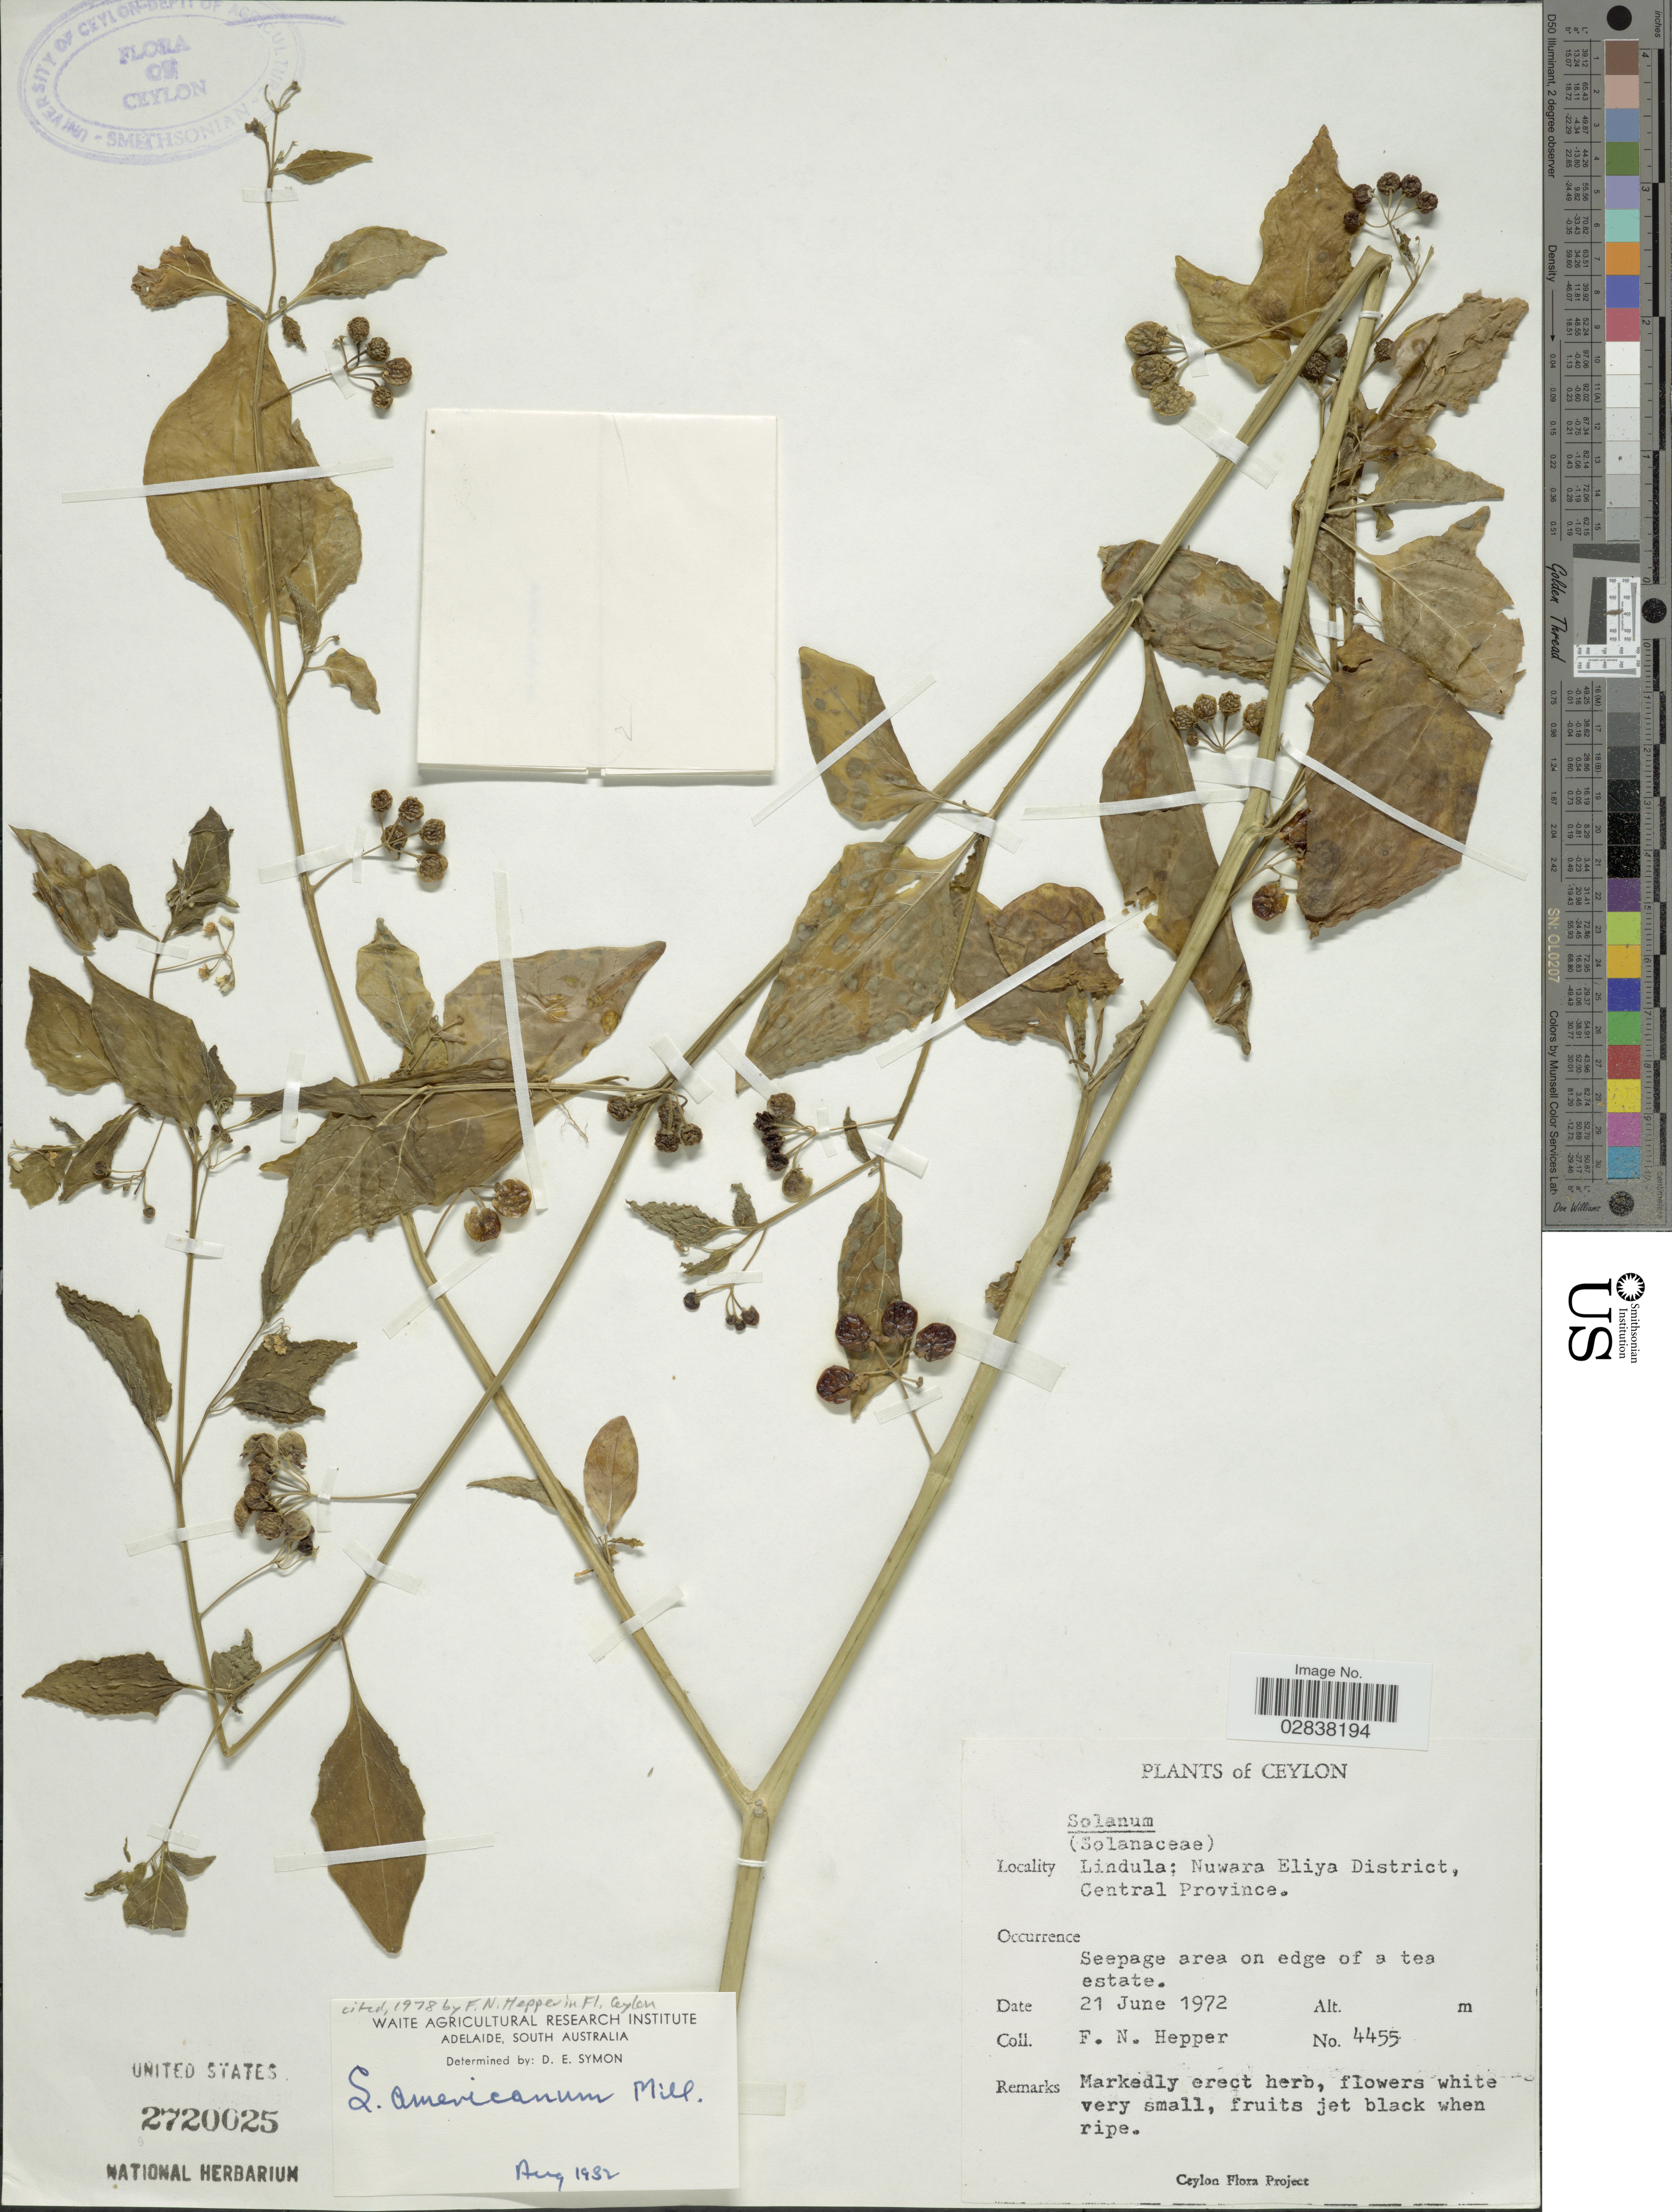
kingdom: Plantae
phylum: Tracheophyta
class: Magnoliopsida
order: Solanales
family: Solanaceae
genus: Solanum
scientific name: Solanum americanum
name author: Mill.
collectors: F. Hepper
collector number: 4455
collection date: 1972-06-21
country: Sri Lanka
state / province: Central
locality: Ceylon, Lindula, Nuwara Eliya District, Seepage area on edge of a tea estate.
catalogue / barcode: US 2720025